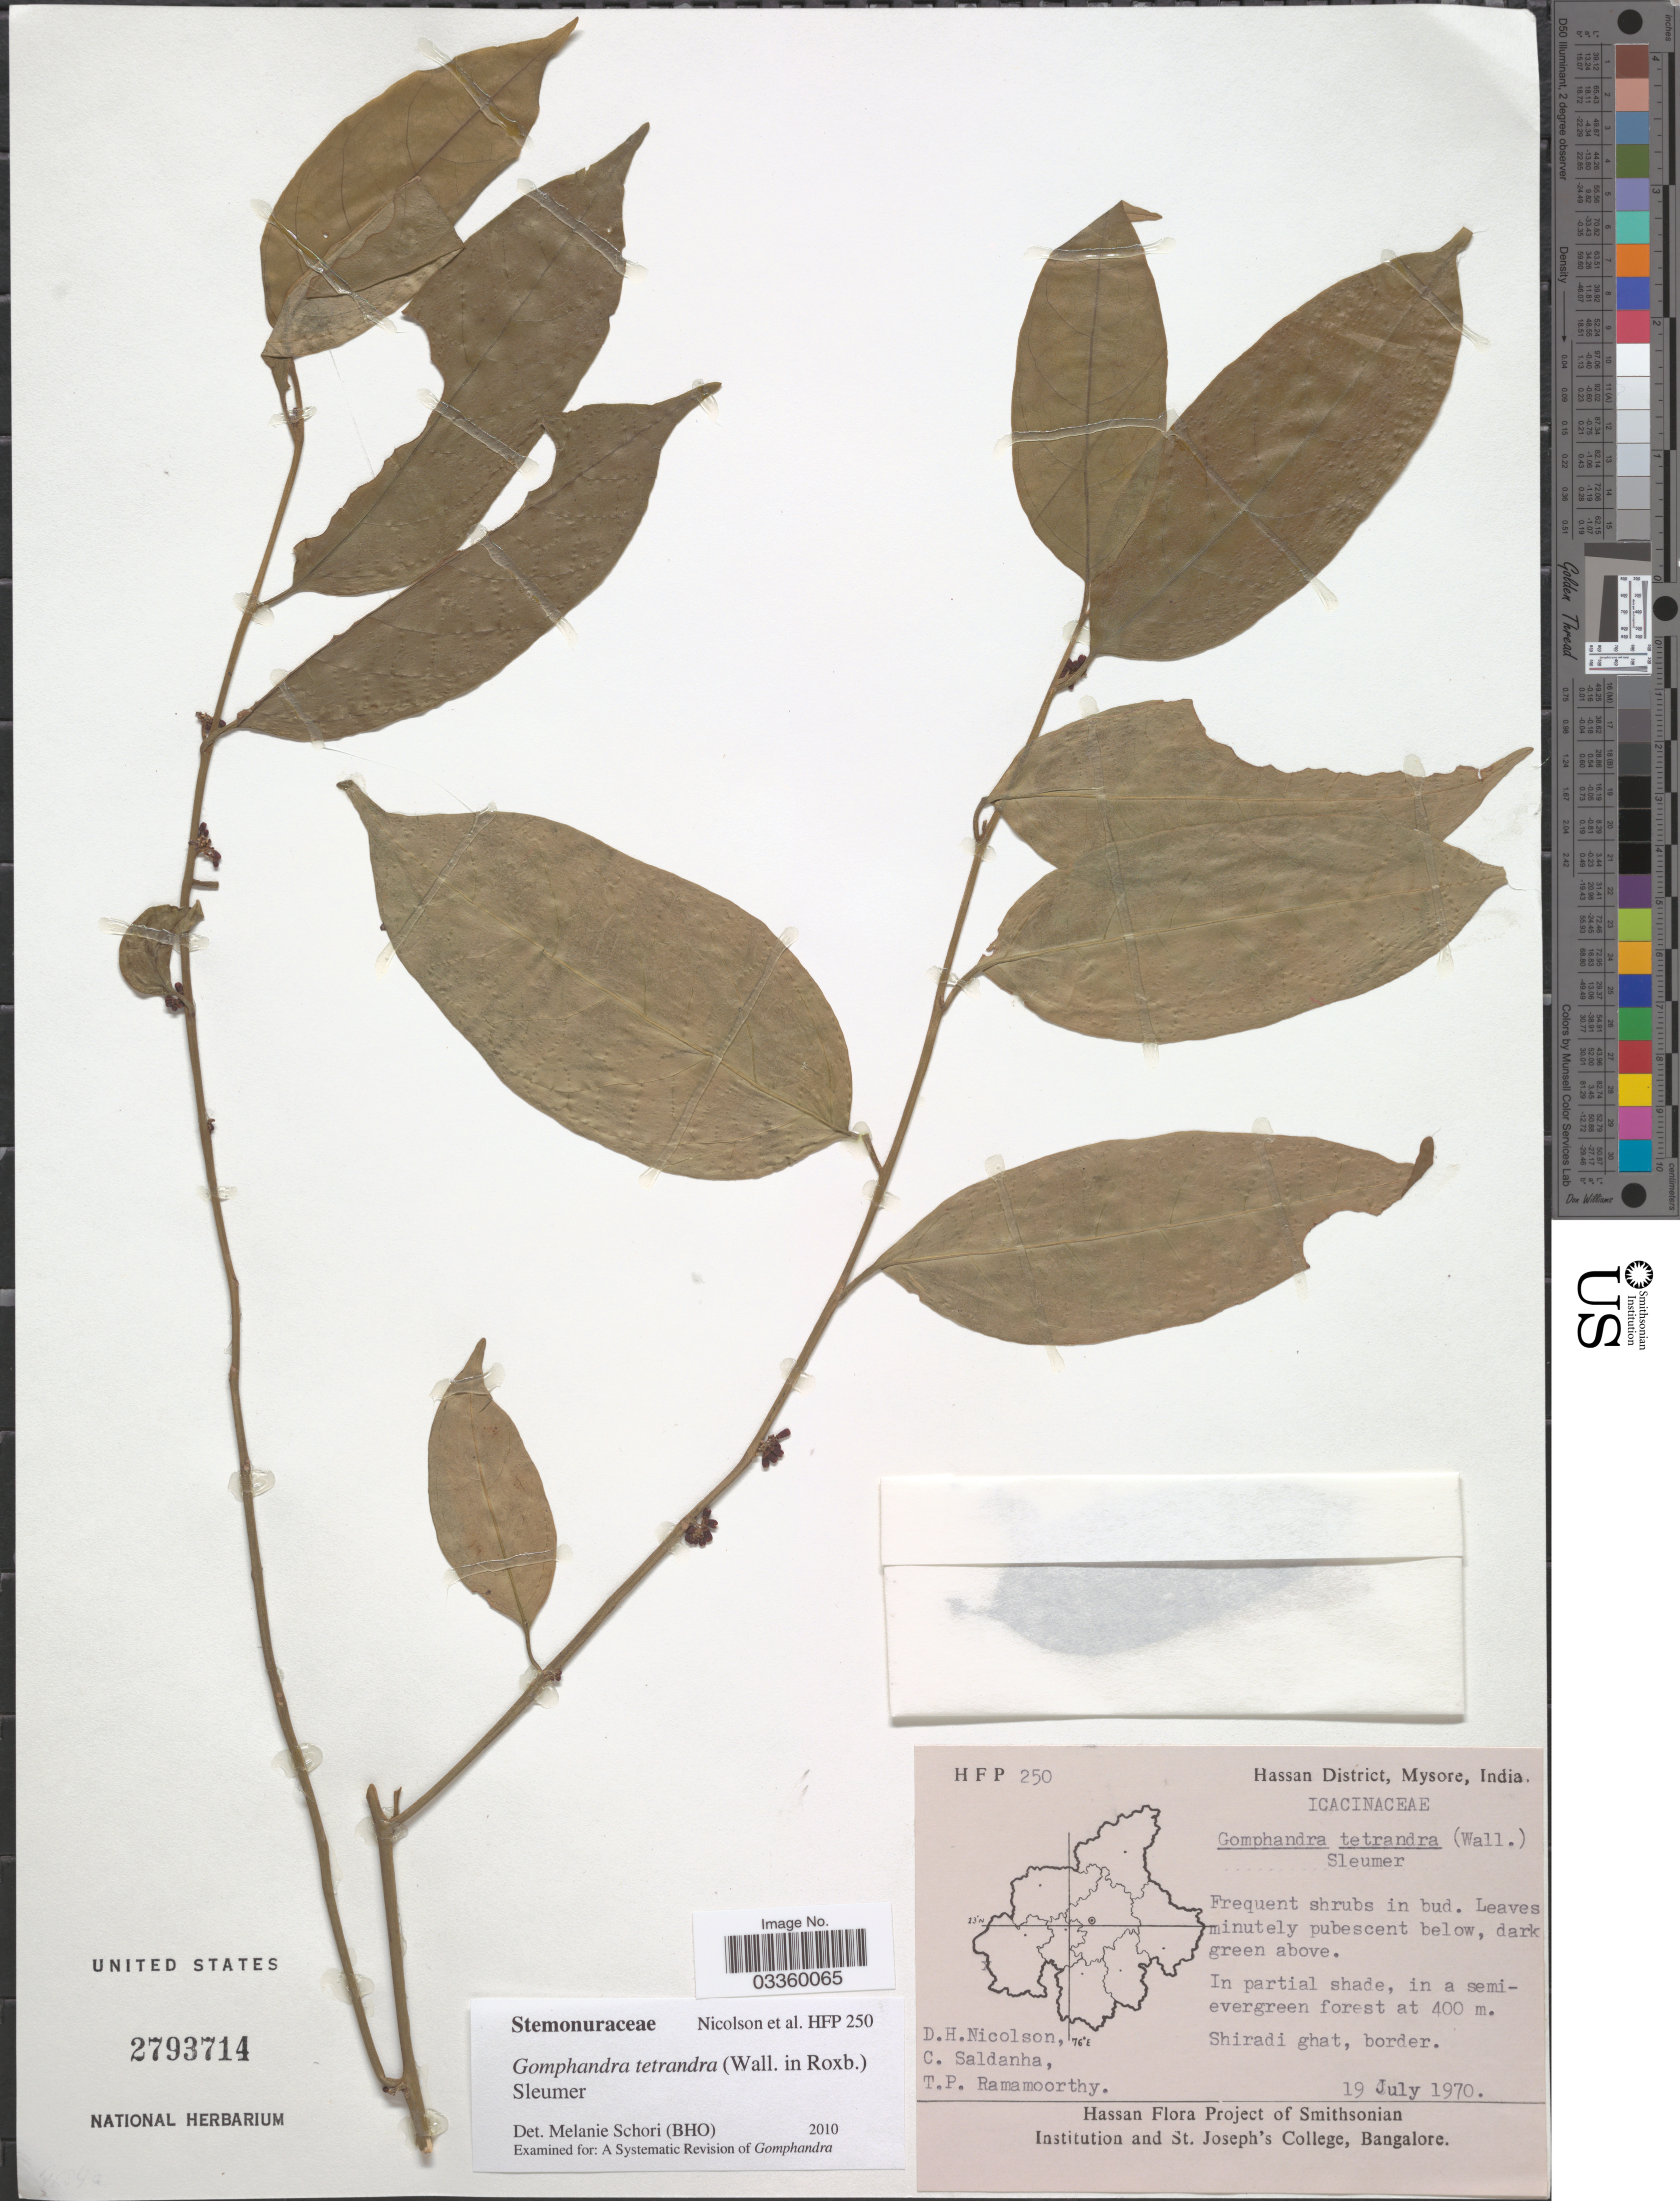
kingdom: Plantae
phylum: Tracheophyta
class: Magnoliopsida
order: Cardiopteridales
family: Stemonuraceae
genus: Gomphandra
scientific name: Gomphandra tetrandra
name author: (Wall.) Sleumer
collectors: D. H. Nicolson, C. Saldanha & T. P. Ramamoorthy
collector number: HFP 250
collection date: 1970-07-19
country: India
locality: Hassan District, Mysore. Shiradi ghat, border.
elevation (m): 400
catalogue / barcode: US 2793714